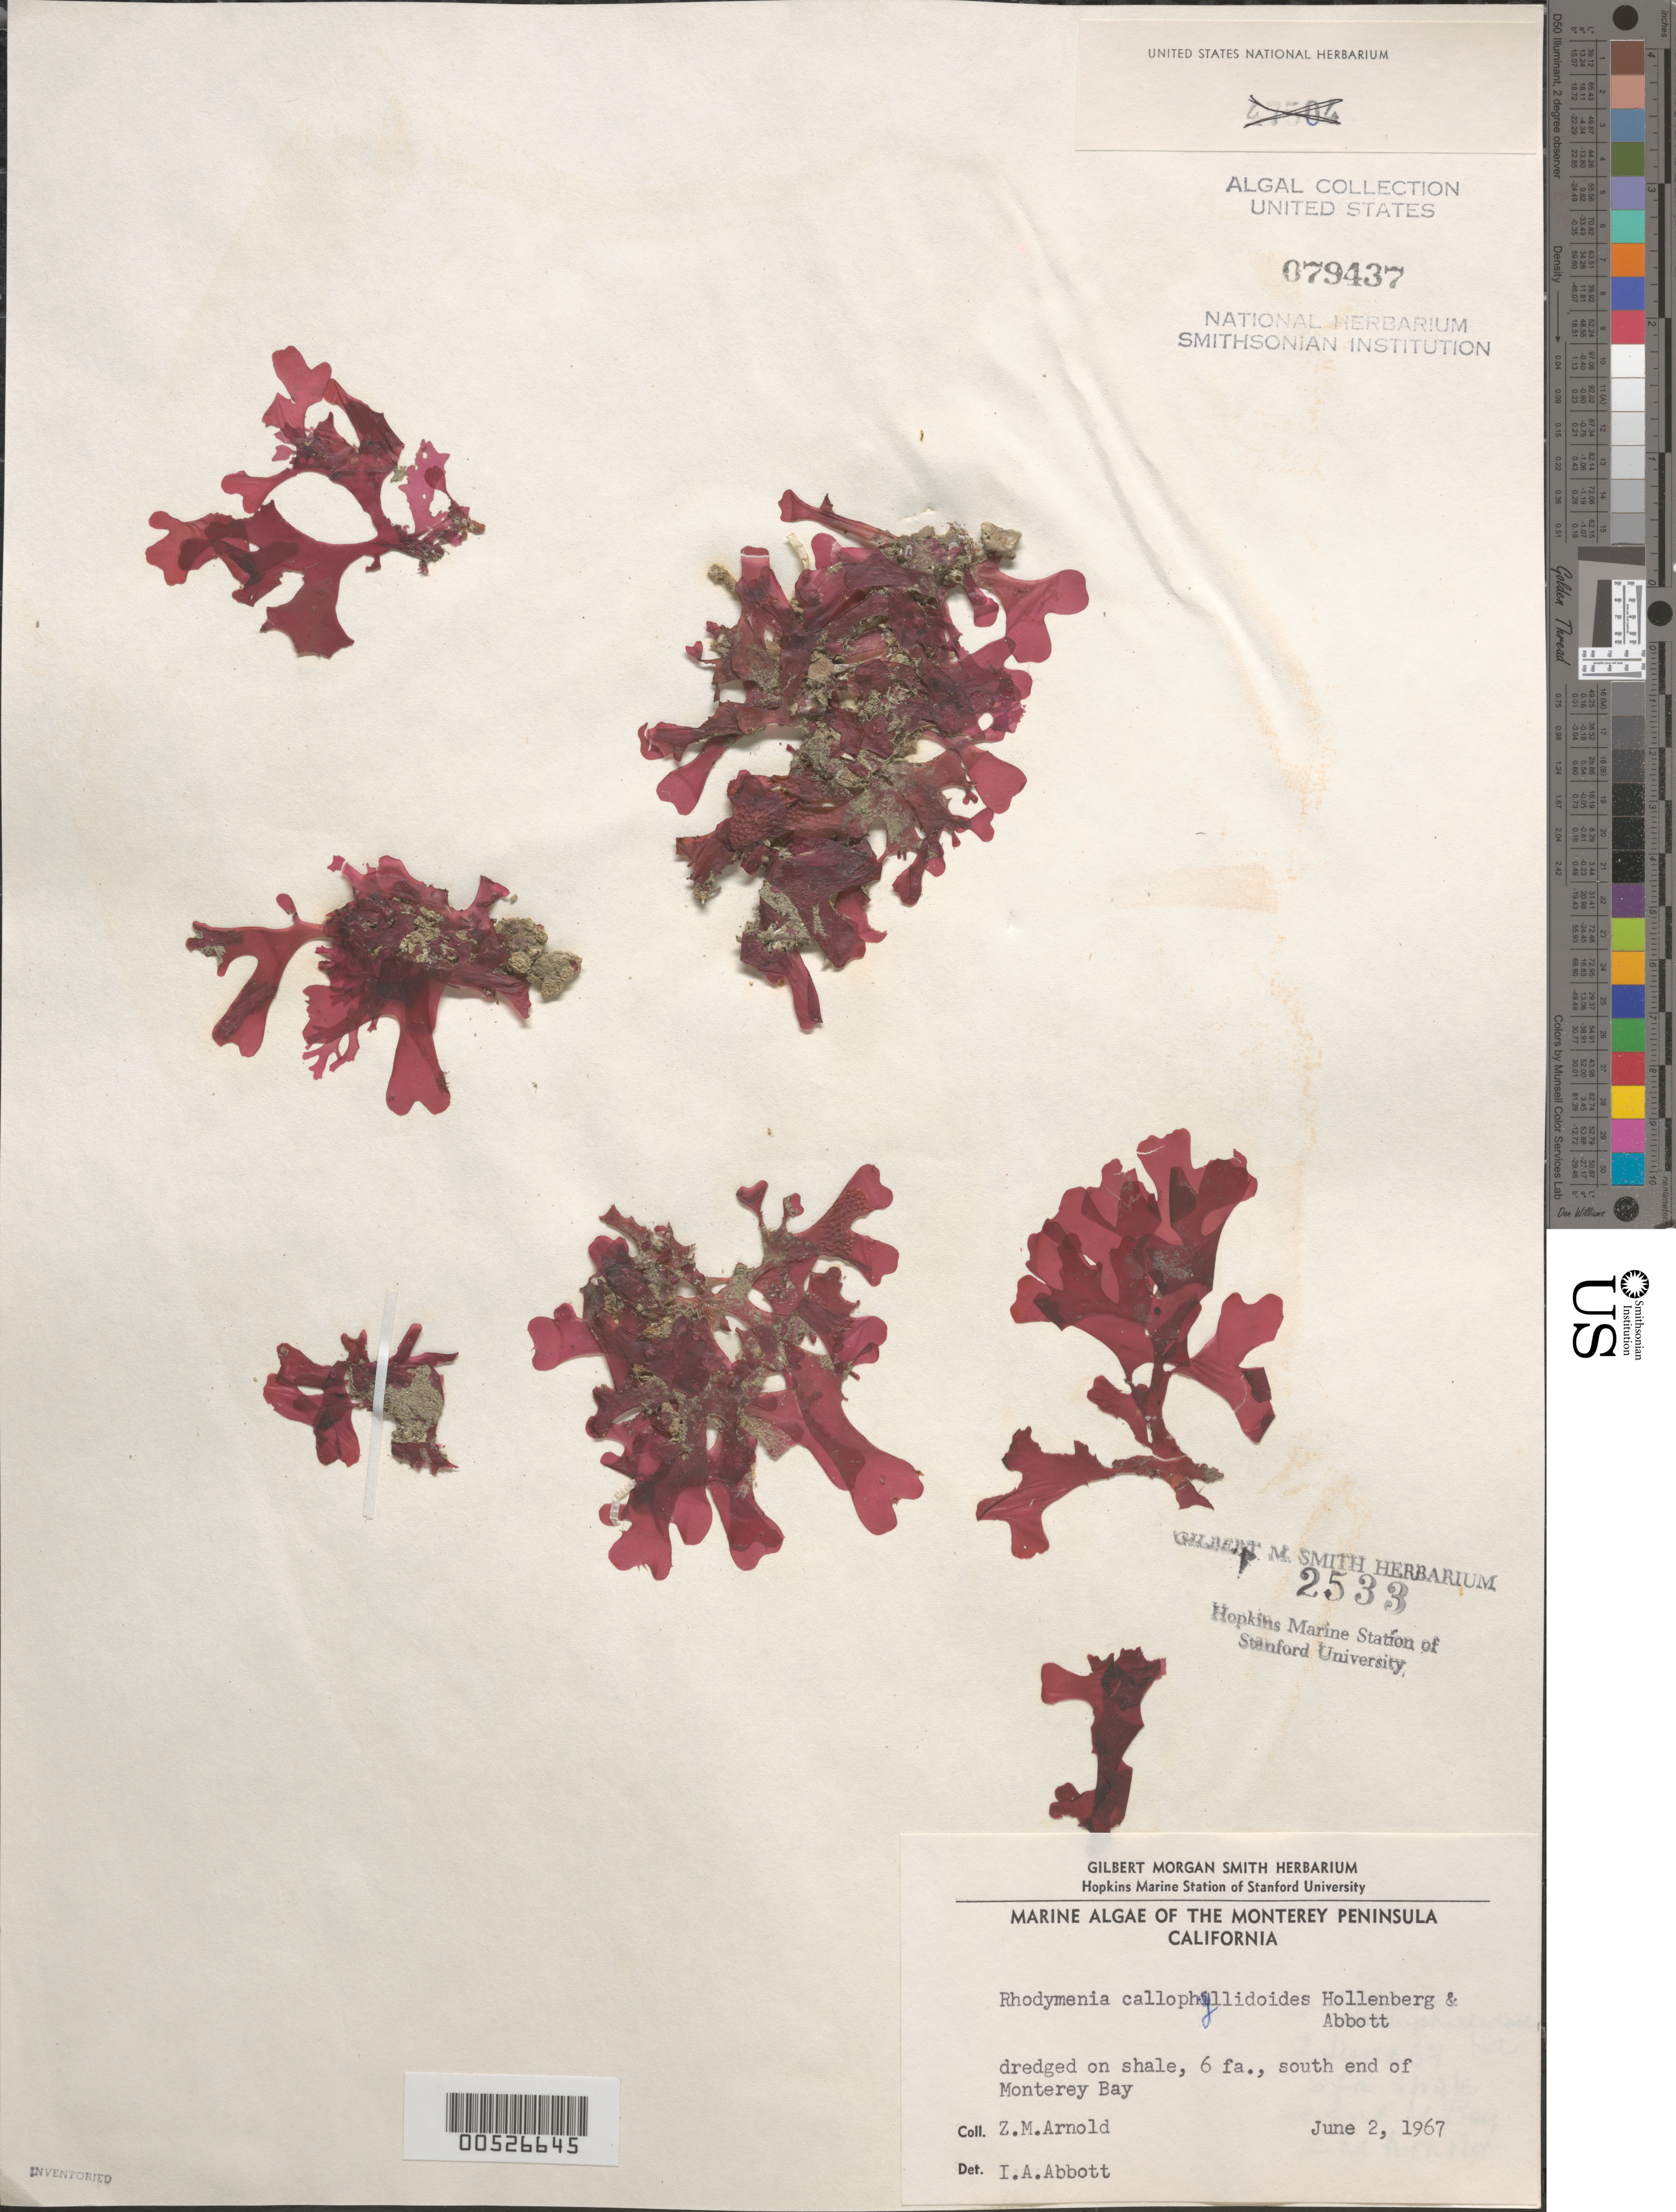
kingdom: Plantae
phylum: Rhodophyta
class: Florideophyceae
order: Rhodymeniales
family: Rhodymeniaceae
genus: Rhodymenia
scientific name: Rhodymenia callophyllidoides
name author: Hollenb. & I.A. Abbott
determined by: Abbott, Isabella A.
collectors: Z. M. Arnold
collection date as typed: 02 Jun 1967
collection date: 1967-06-02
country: United States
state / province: California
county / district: Monterey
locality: Monterey Bay, south end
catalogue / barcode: US 79437